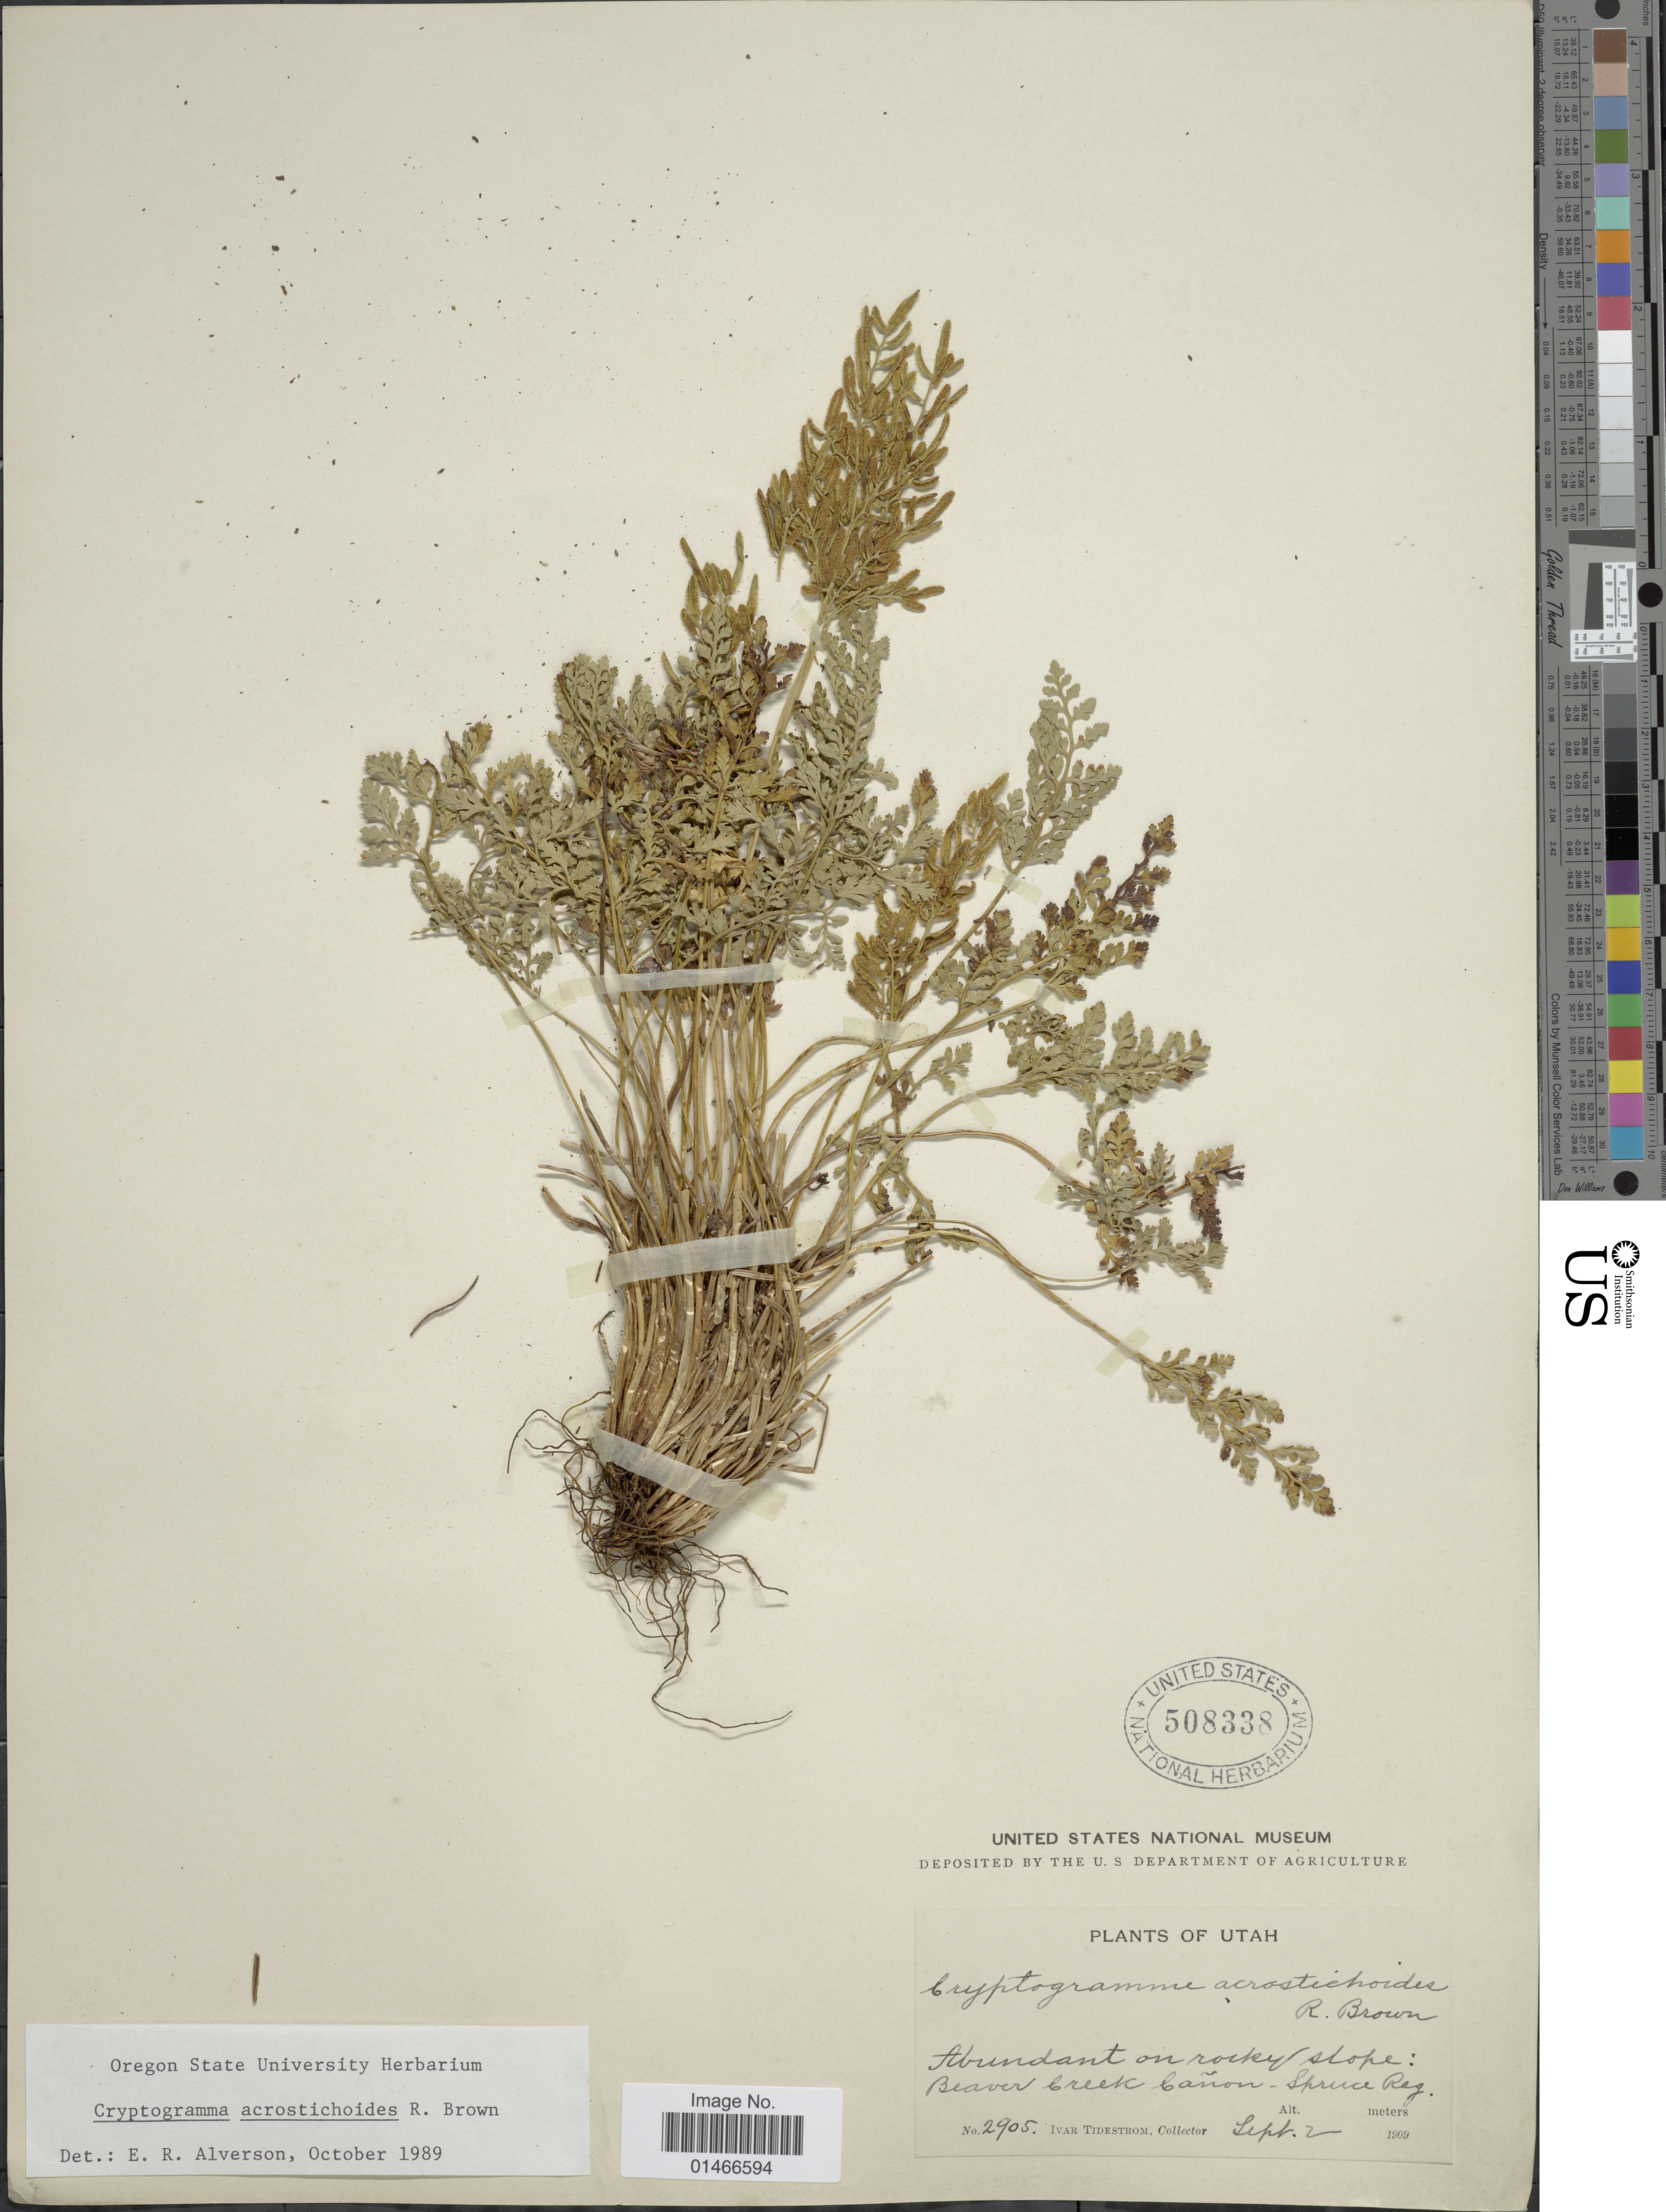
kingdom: Plantae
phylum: Tracheophyta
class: Polypodiopsida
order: Polypodiales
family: Pteridaceae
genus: Cryptogramma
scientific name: Cryptogramma acrostichoides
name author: R. Br.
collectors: I. F. Tidestrom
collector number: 2905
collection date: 1909-09-02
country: United States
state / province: Utah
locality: Beaver Creek Canon-Spruce Reg.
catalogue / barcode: US 508338